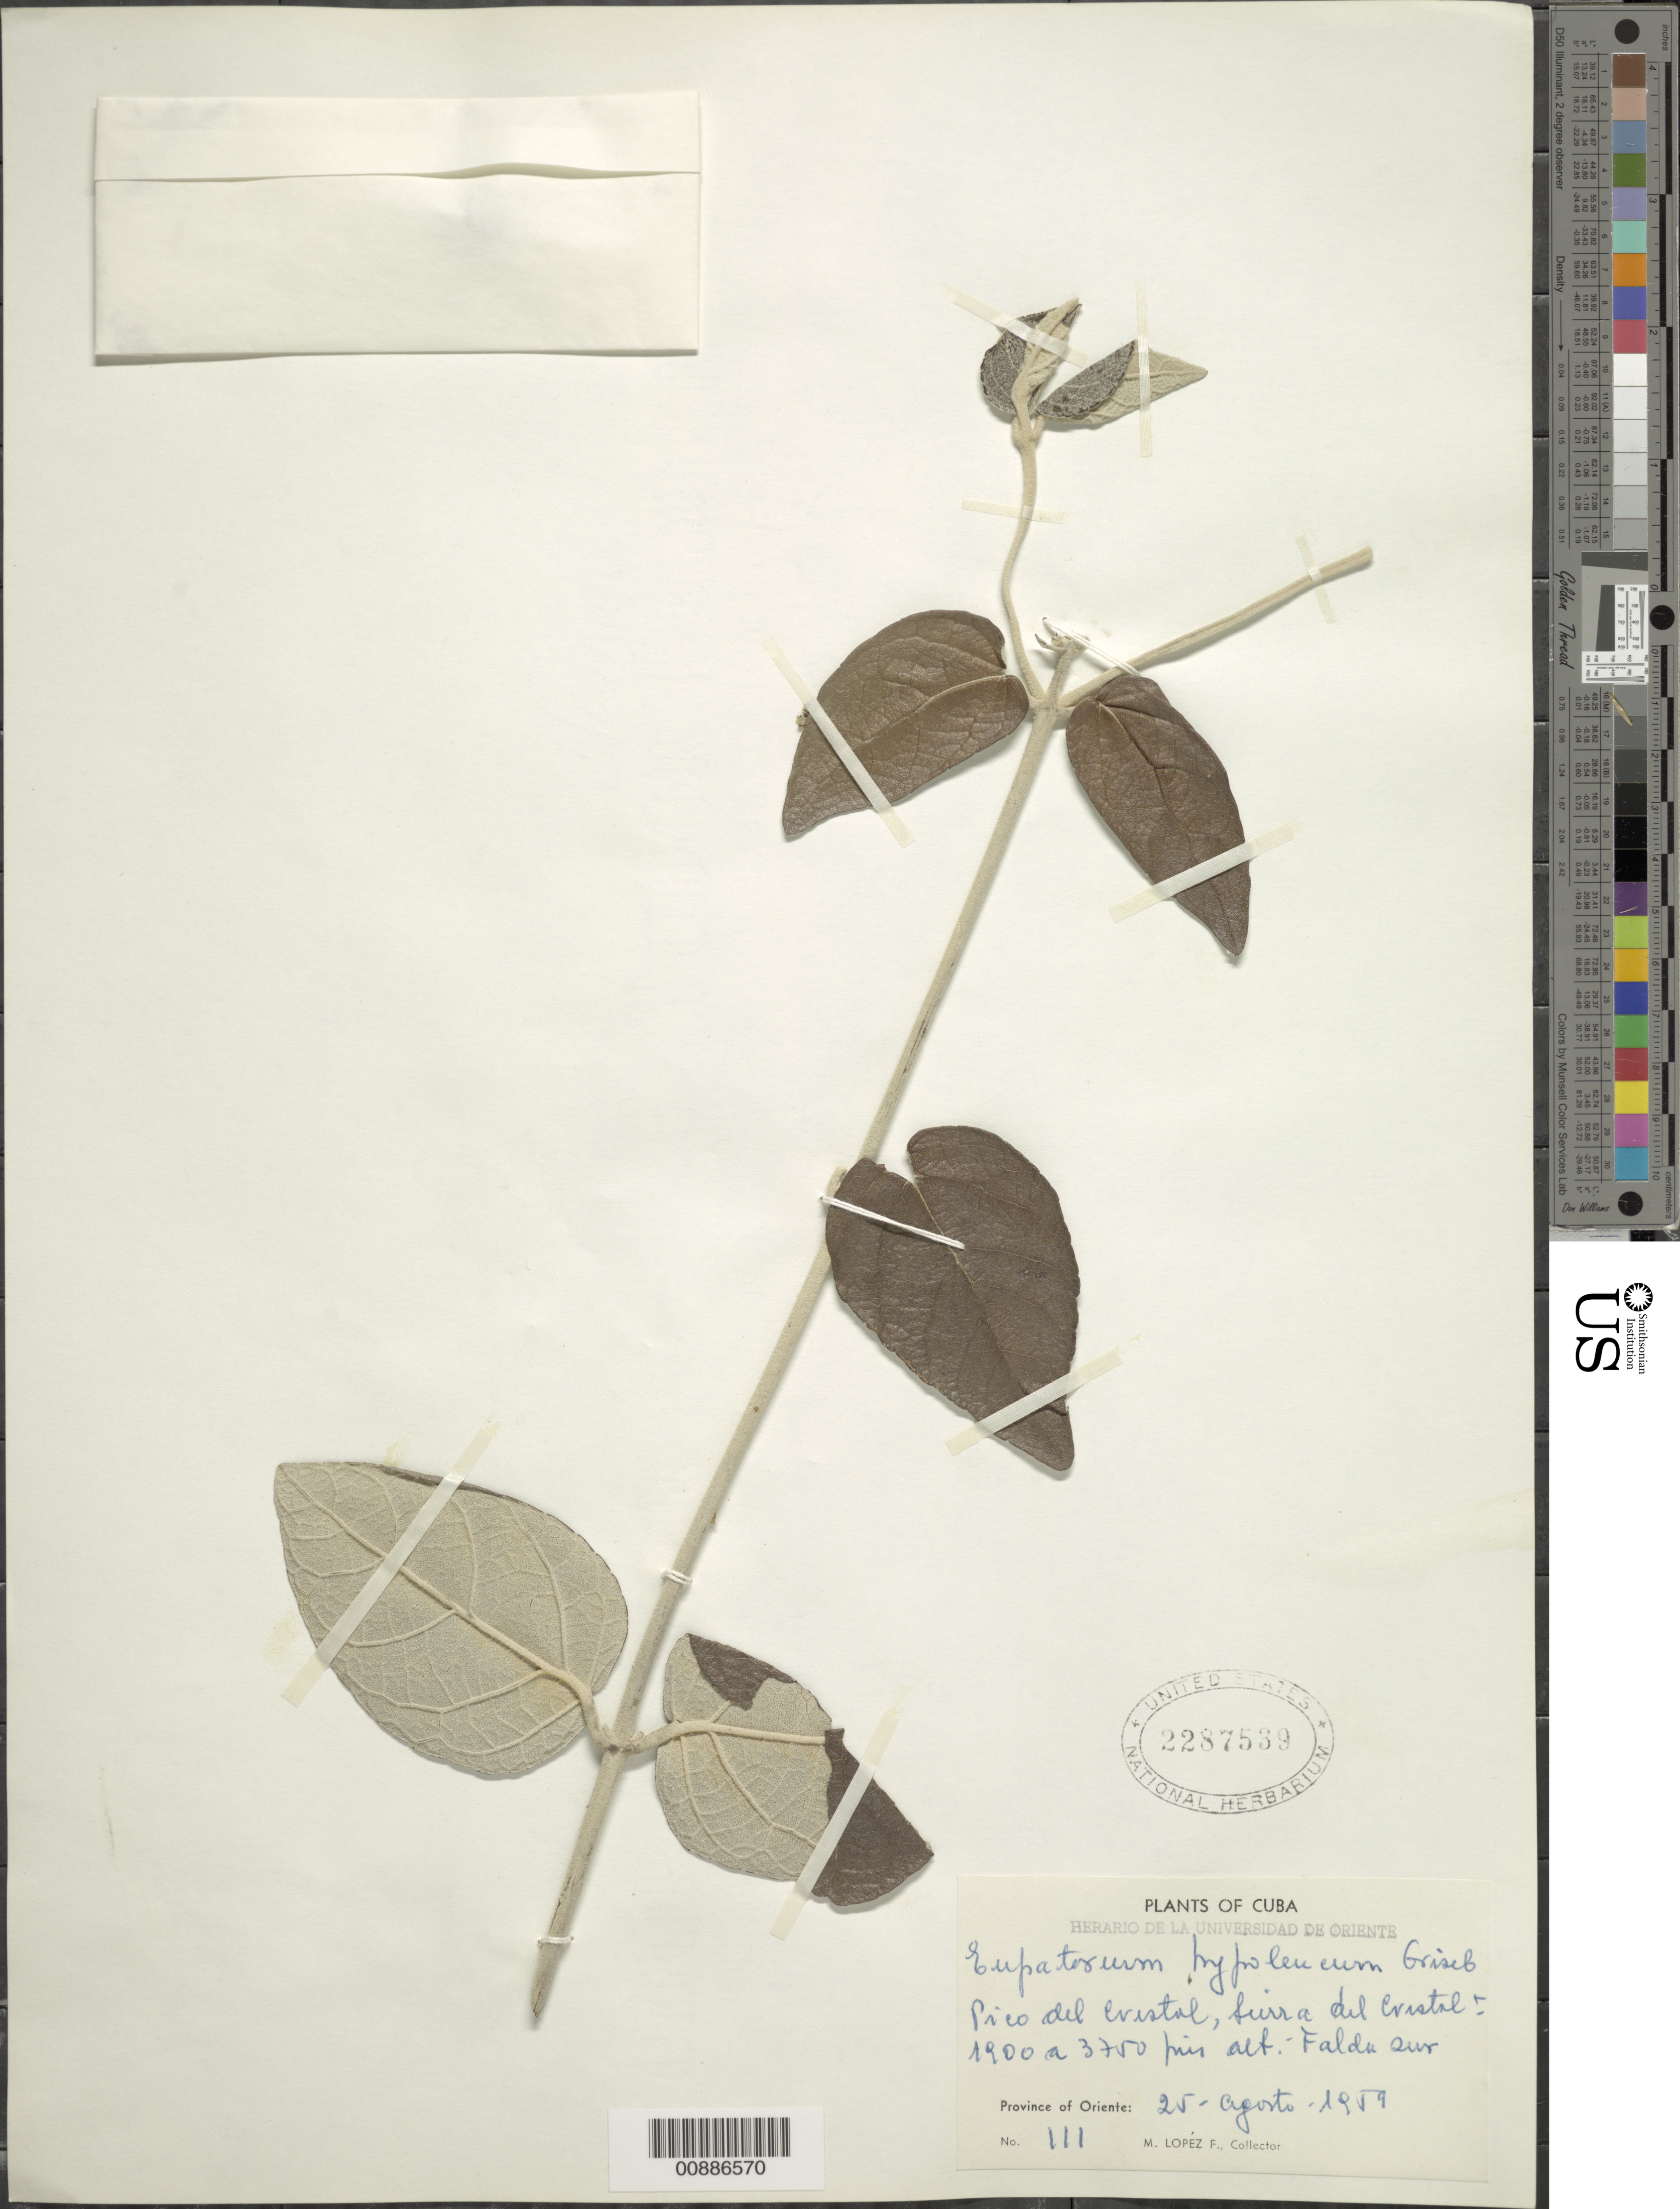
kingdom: Plantae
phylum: Tracheophyta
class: Magnoliopsida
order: Asterales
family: Asteraceae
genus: Grisebachianthus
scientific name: Grisebachianthus holguinensis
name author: (B.L. Rob.) R.M. King & H. Rob.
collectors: M. López Figueiras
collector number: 111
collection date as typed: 25 Aug 1959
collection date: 1959-08-25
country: Cuba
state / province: Oriente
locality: pico del Cristal, Sierra del Cristal. Faldu sur.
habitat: Montane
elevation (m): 579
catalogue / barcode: US 2287539